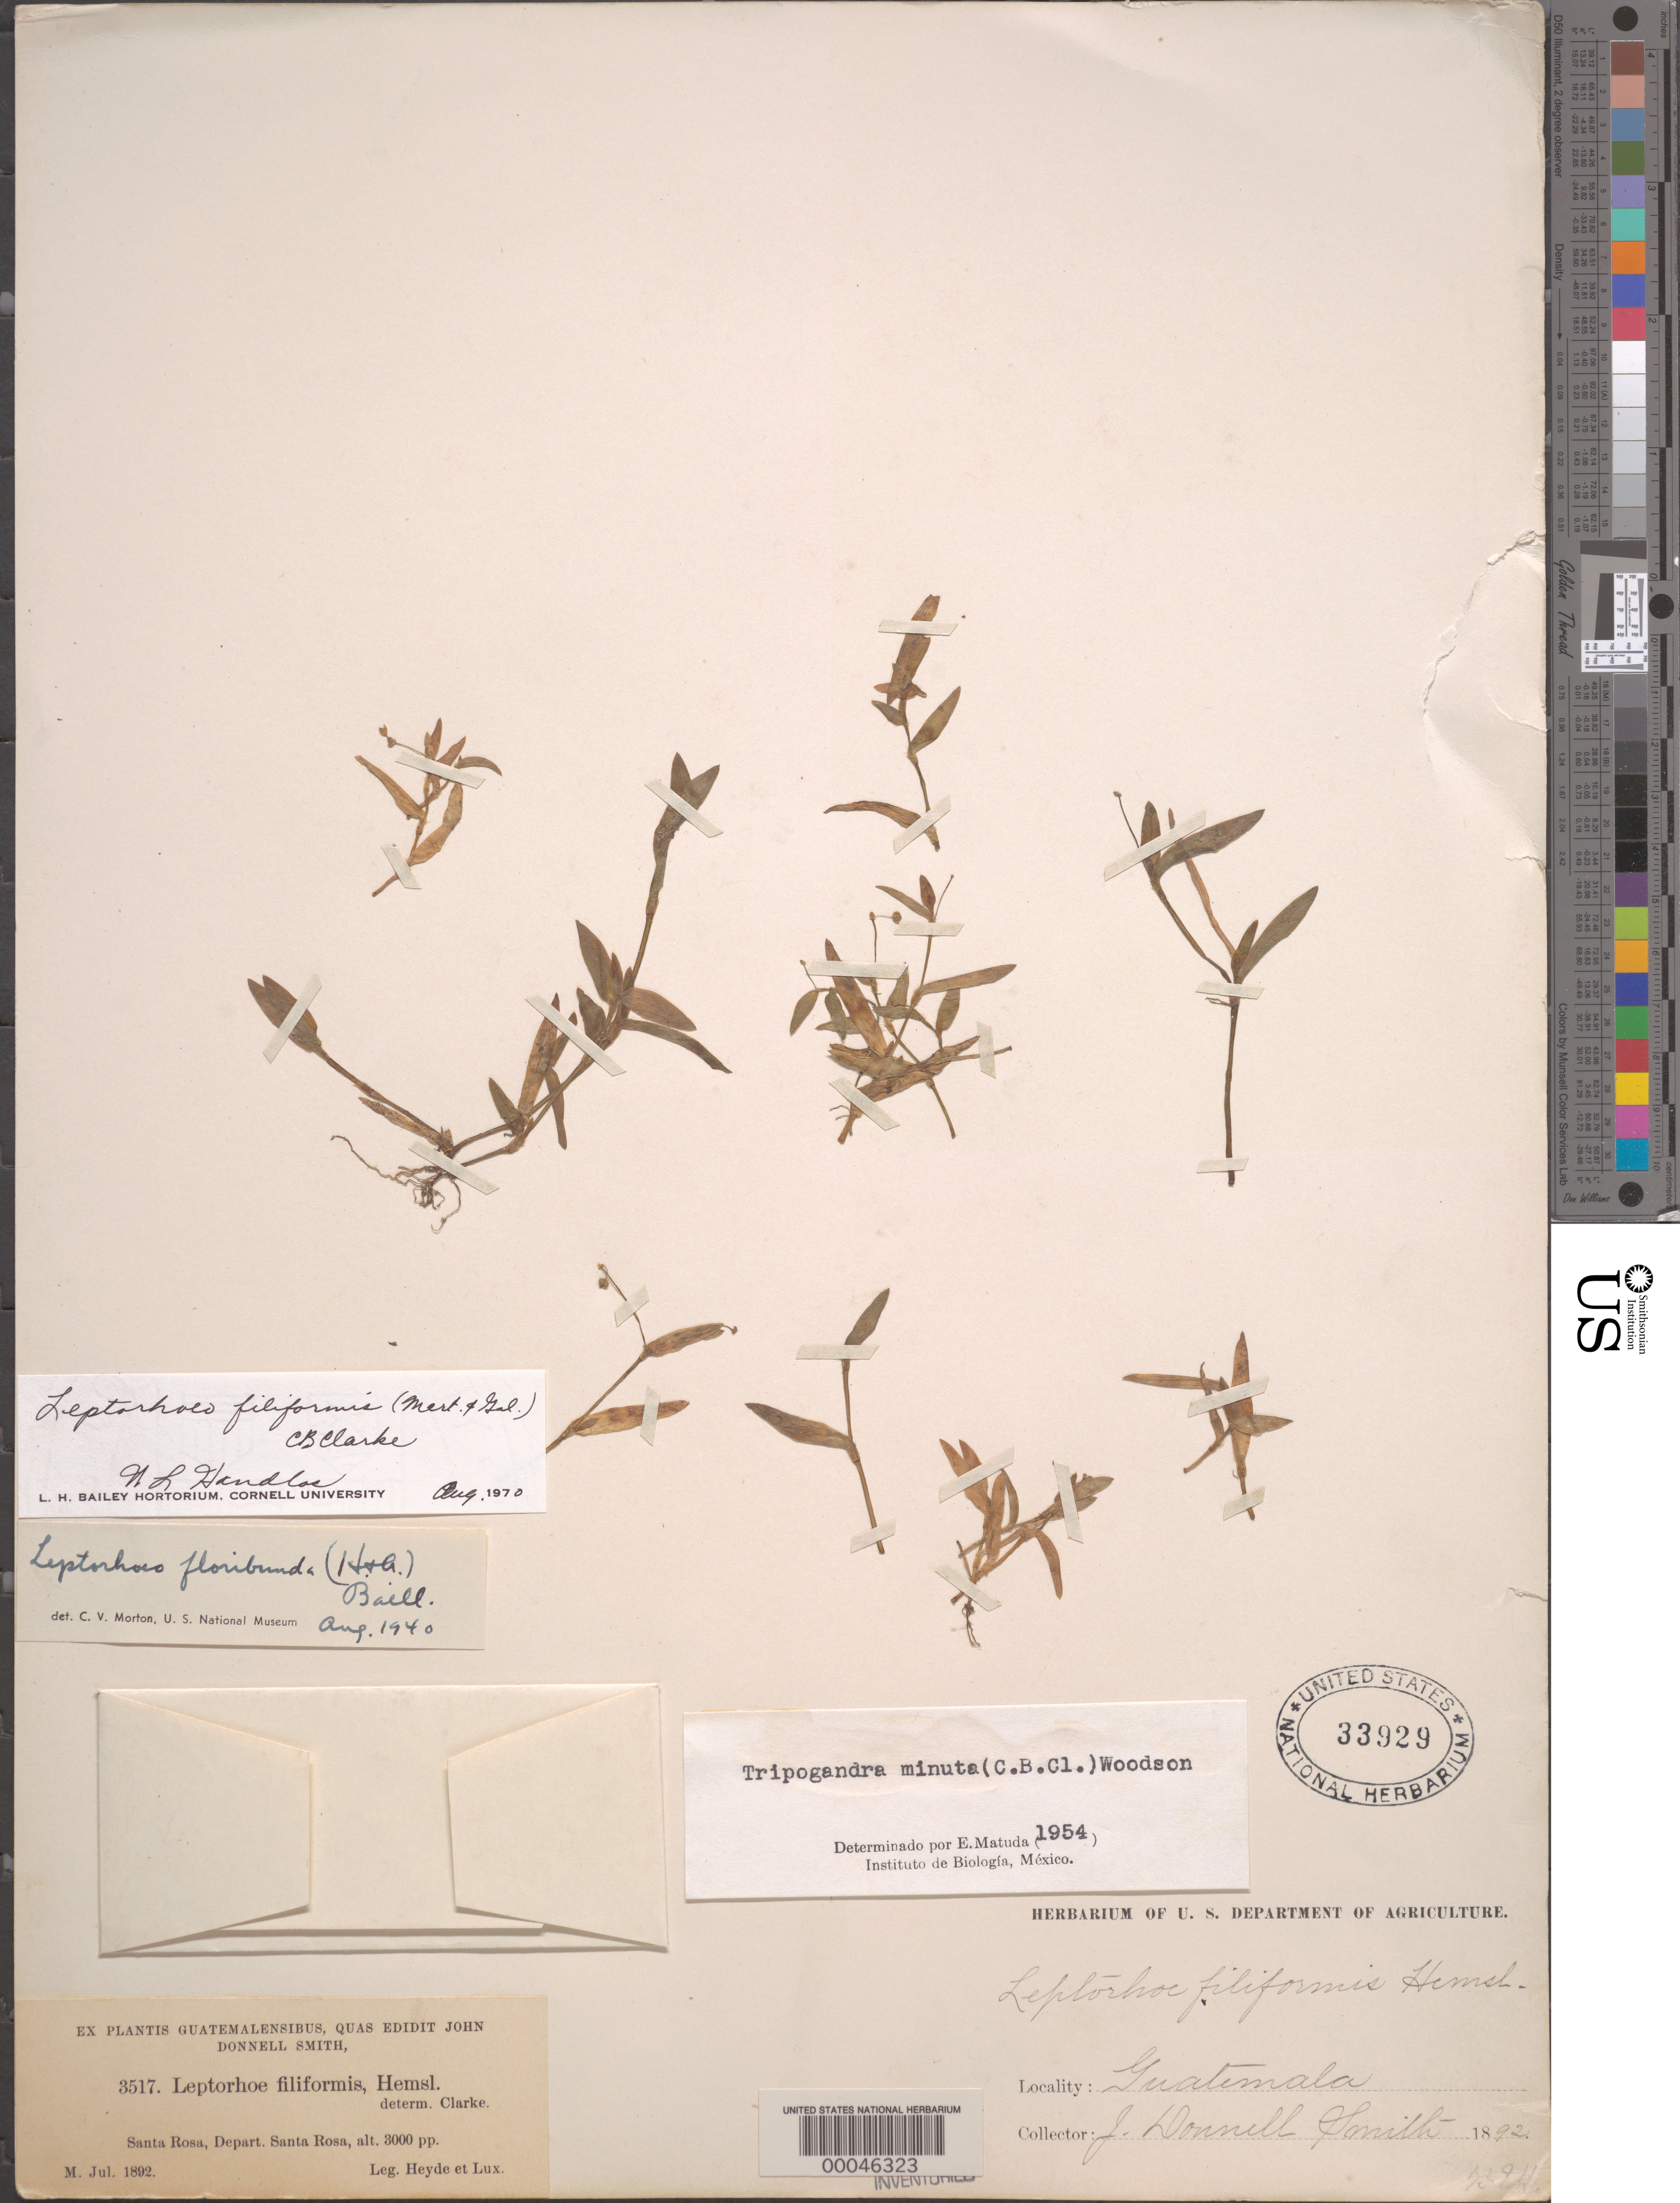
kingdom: Plantae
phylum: Tracheophyta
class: Liliopsida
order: Commelinales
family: Commelinaceae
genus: Callisia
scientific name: Callisia filiformis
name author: (M. Martens & Galeotti) D.R. Hunt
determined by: Handlos, W. L.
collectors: E. T. Heyde & E. Lux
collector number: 3517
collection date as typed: Jul 1892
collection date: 1892-07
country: Guatemala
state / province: Santa Rosa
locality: Santa Rosa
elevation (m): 915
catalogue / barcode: US 33929